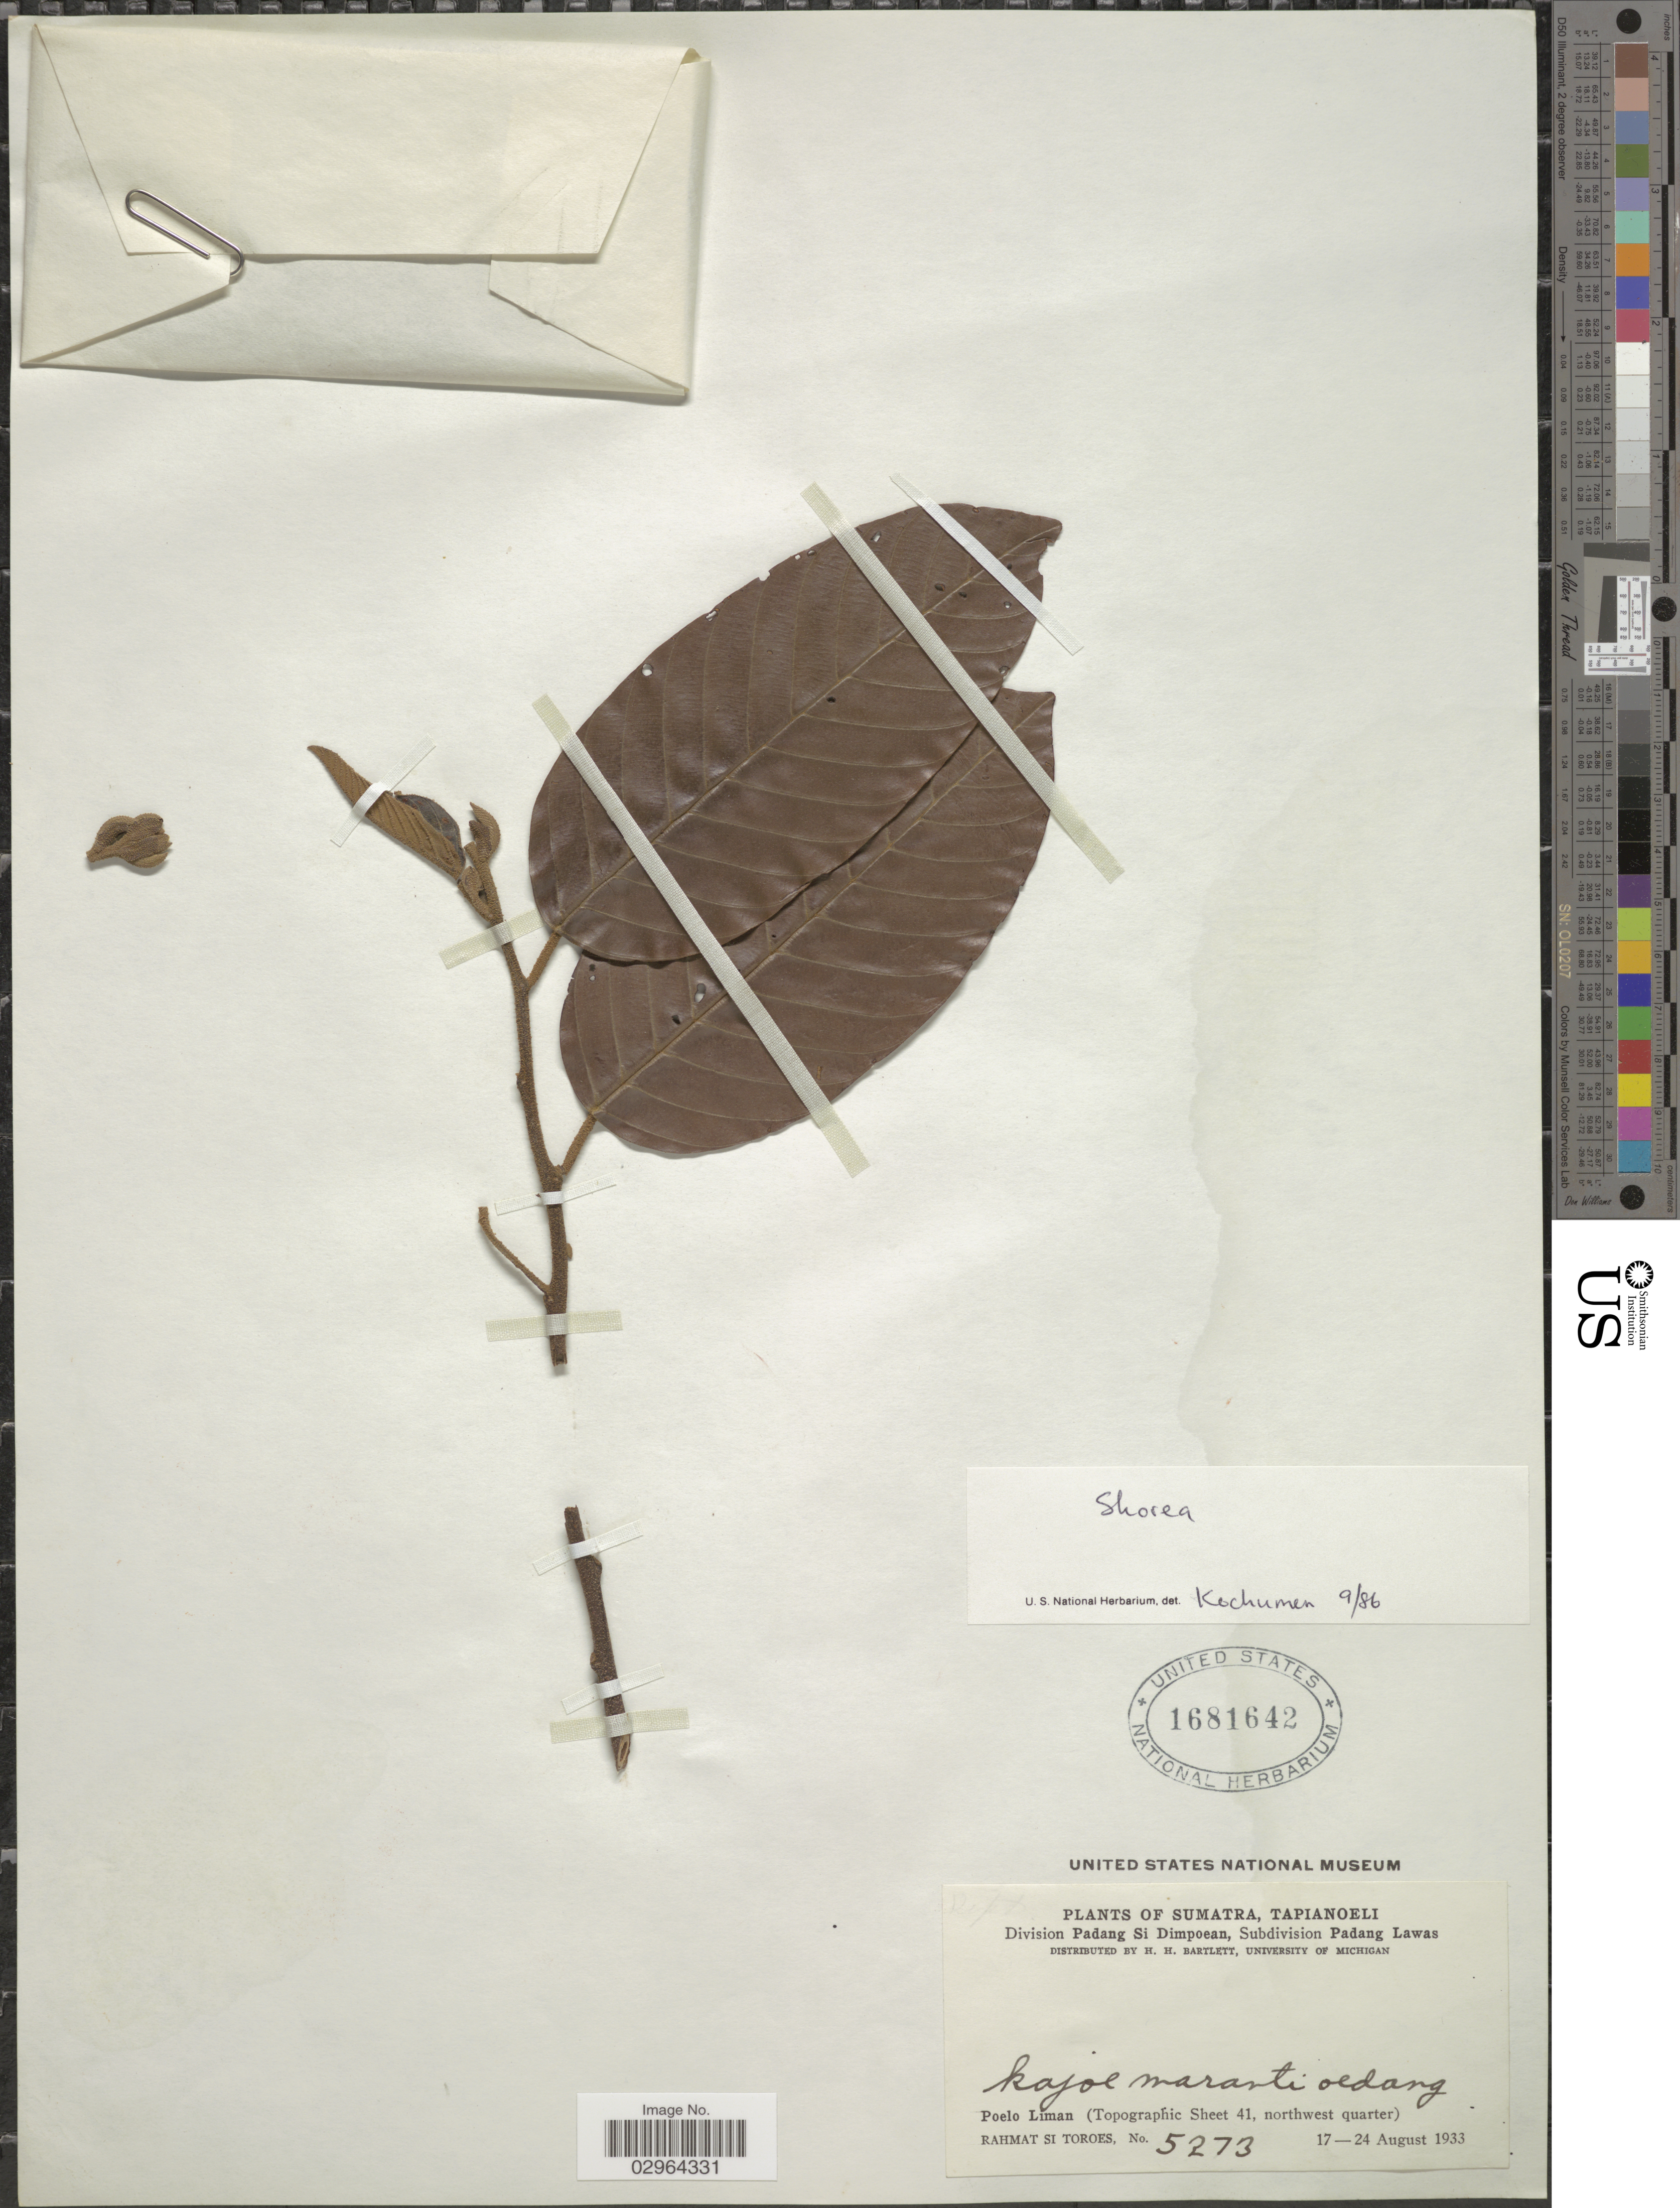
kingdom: Plantae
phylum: Tracheophyta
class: Magnoliopsida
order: Malvales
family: Dipterocarpaceae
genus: Rubroshorea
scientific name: Rubroshorea leprosula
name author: (Miq.) P.S. Ashton & J. Heck.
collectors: Rahmat Si Boeea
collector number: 5273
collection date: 1933-08-17/1933-08-24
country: Indonesia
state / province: Sumatra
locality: Tapianoeli. Division Padang Si Dimpoean, Subdivision Padang Lawas. Poelo Liman (Topographic Sheet 41, northwest quarter).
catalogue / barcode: US 1681642